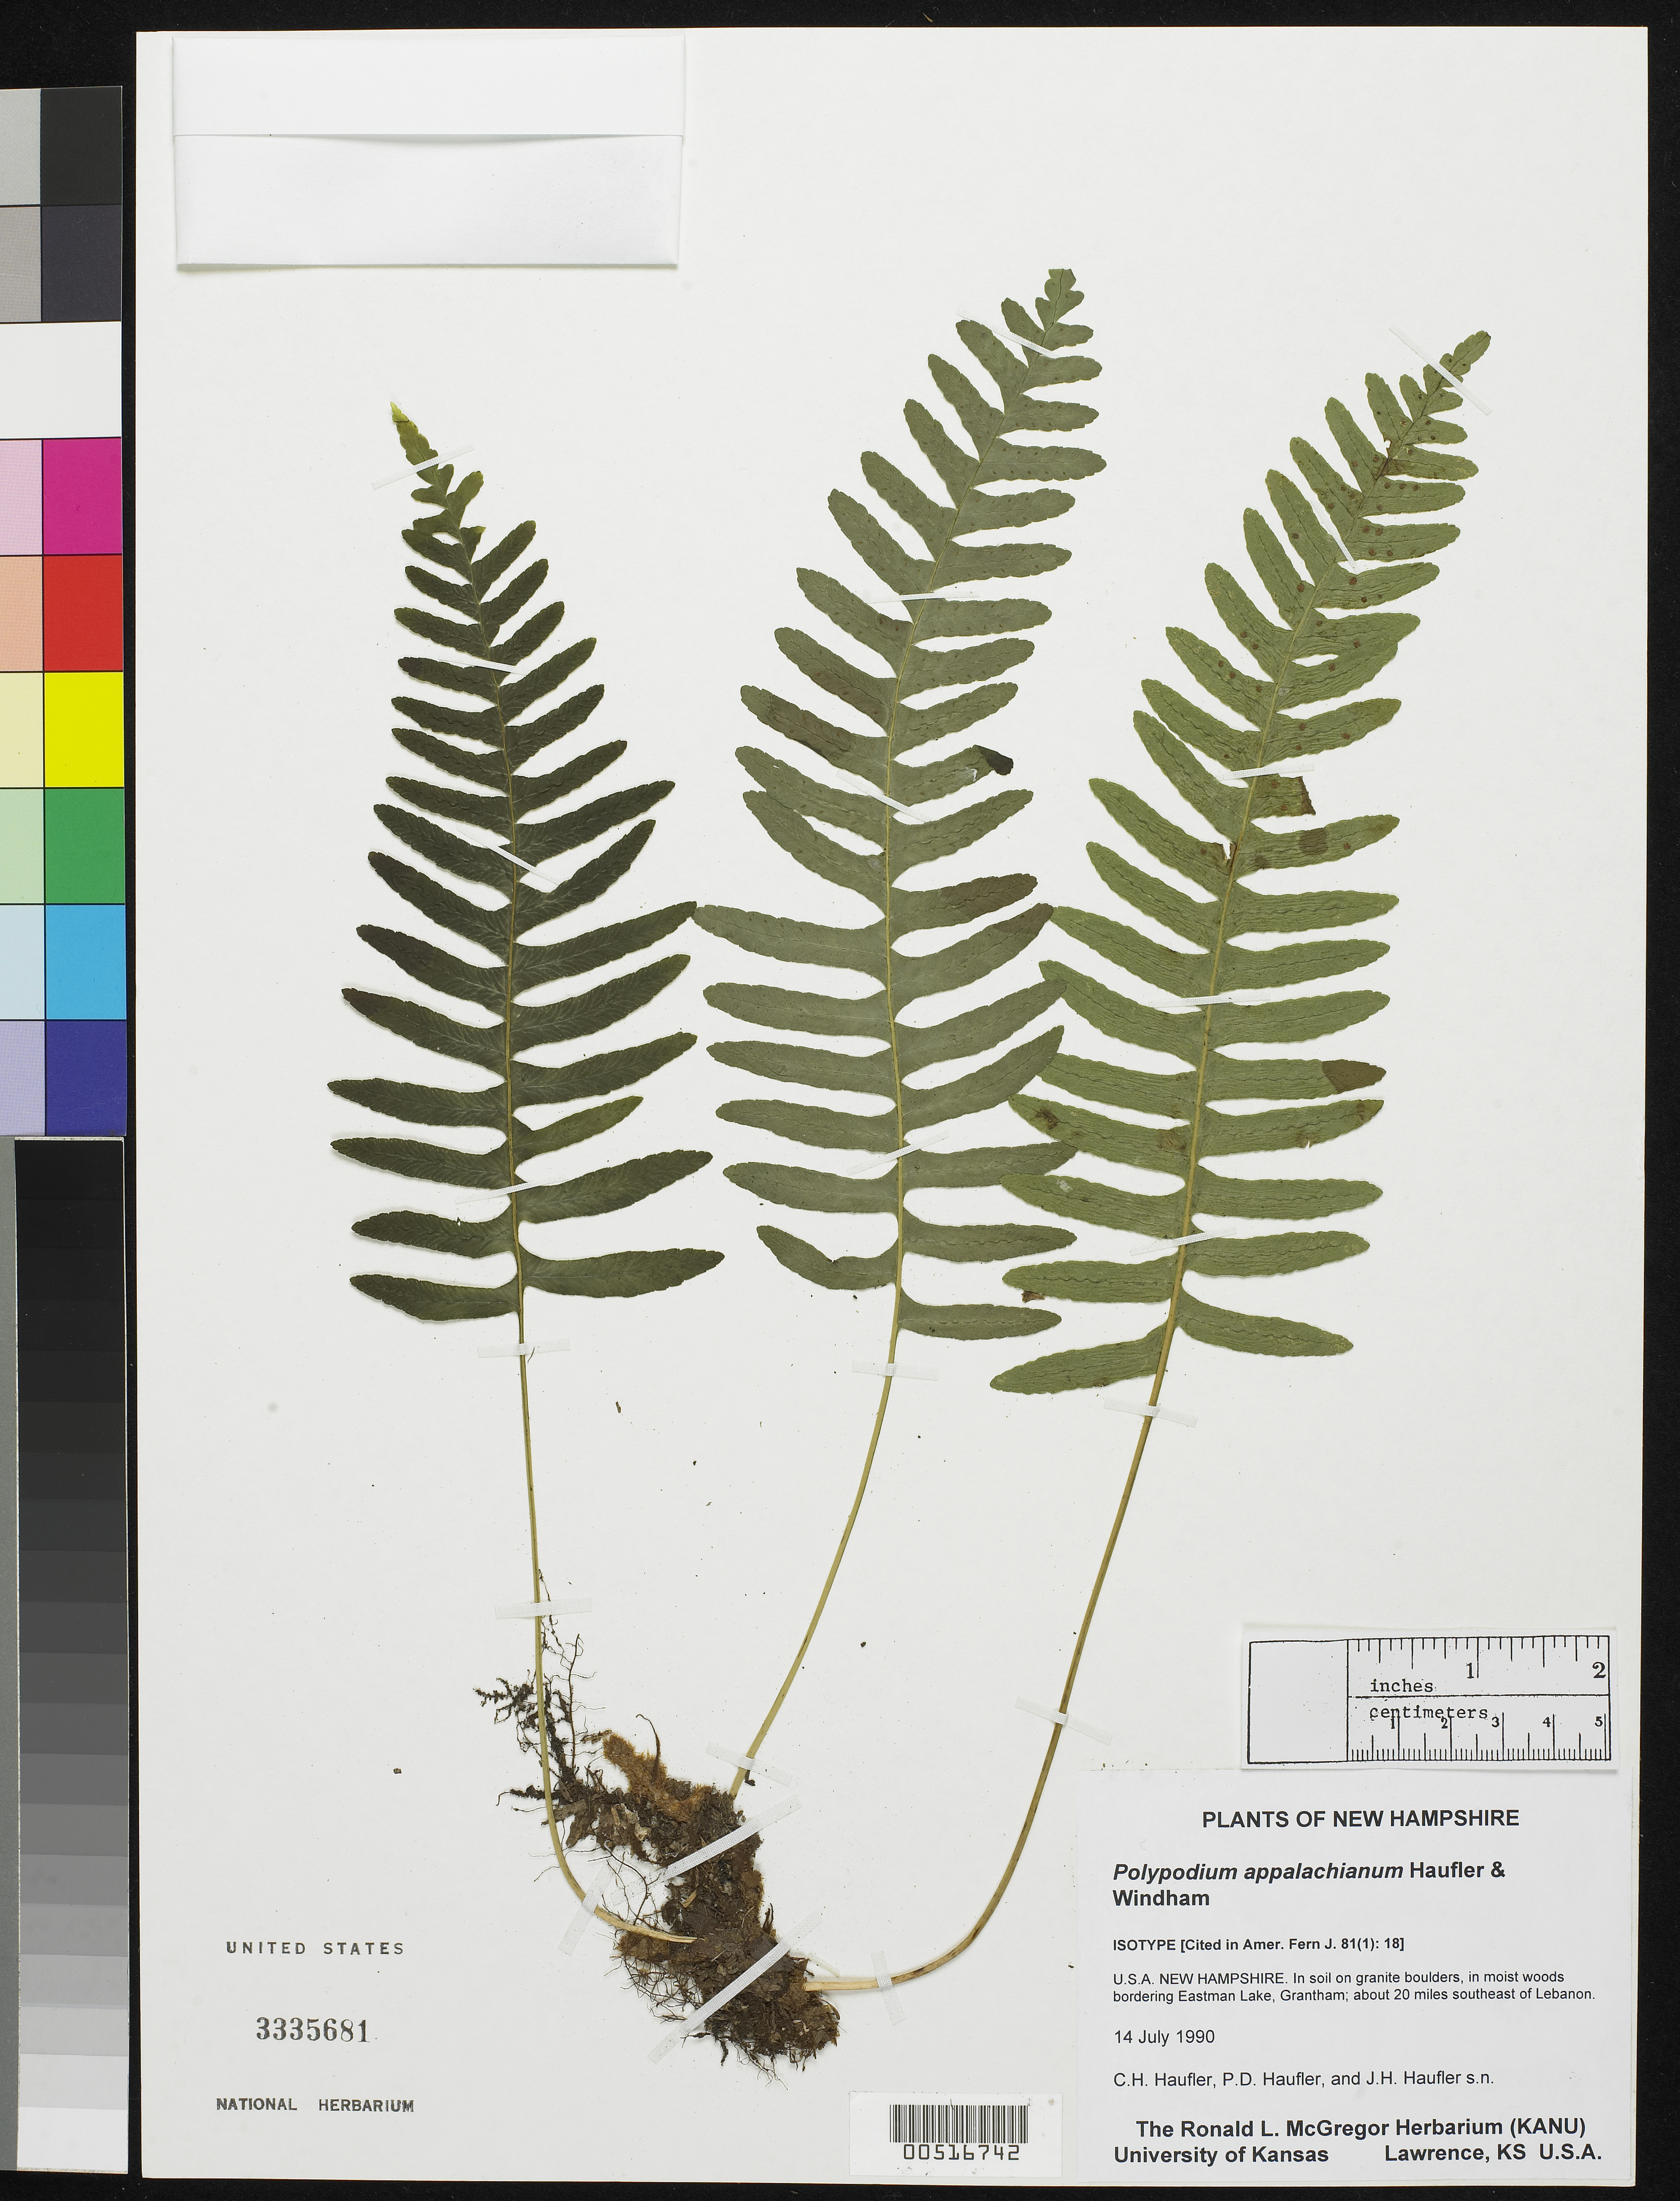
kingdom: Plantae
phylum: Tracheophyta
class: Polypodiopsida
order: Polypodiales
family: Polypodiaceae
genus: Polypodium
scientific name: Polypodium appalachianum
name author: Haufler & Windham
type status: Isotype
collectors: C. H. Haufler, P. D. Haufler & J. H. Haufler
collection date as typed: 14 Jul 1990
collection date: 1990-07-14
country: United States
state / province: New Hampshire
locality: Bordering Eastman Lake, Grantham, ca. 20 mi SE of Lebanon.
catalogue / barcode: US 3335681